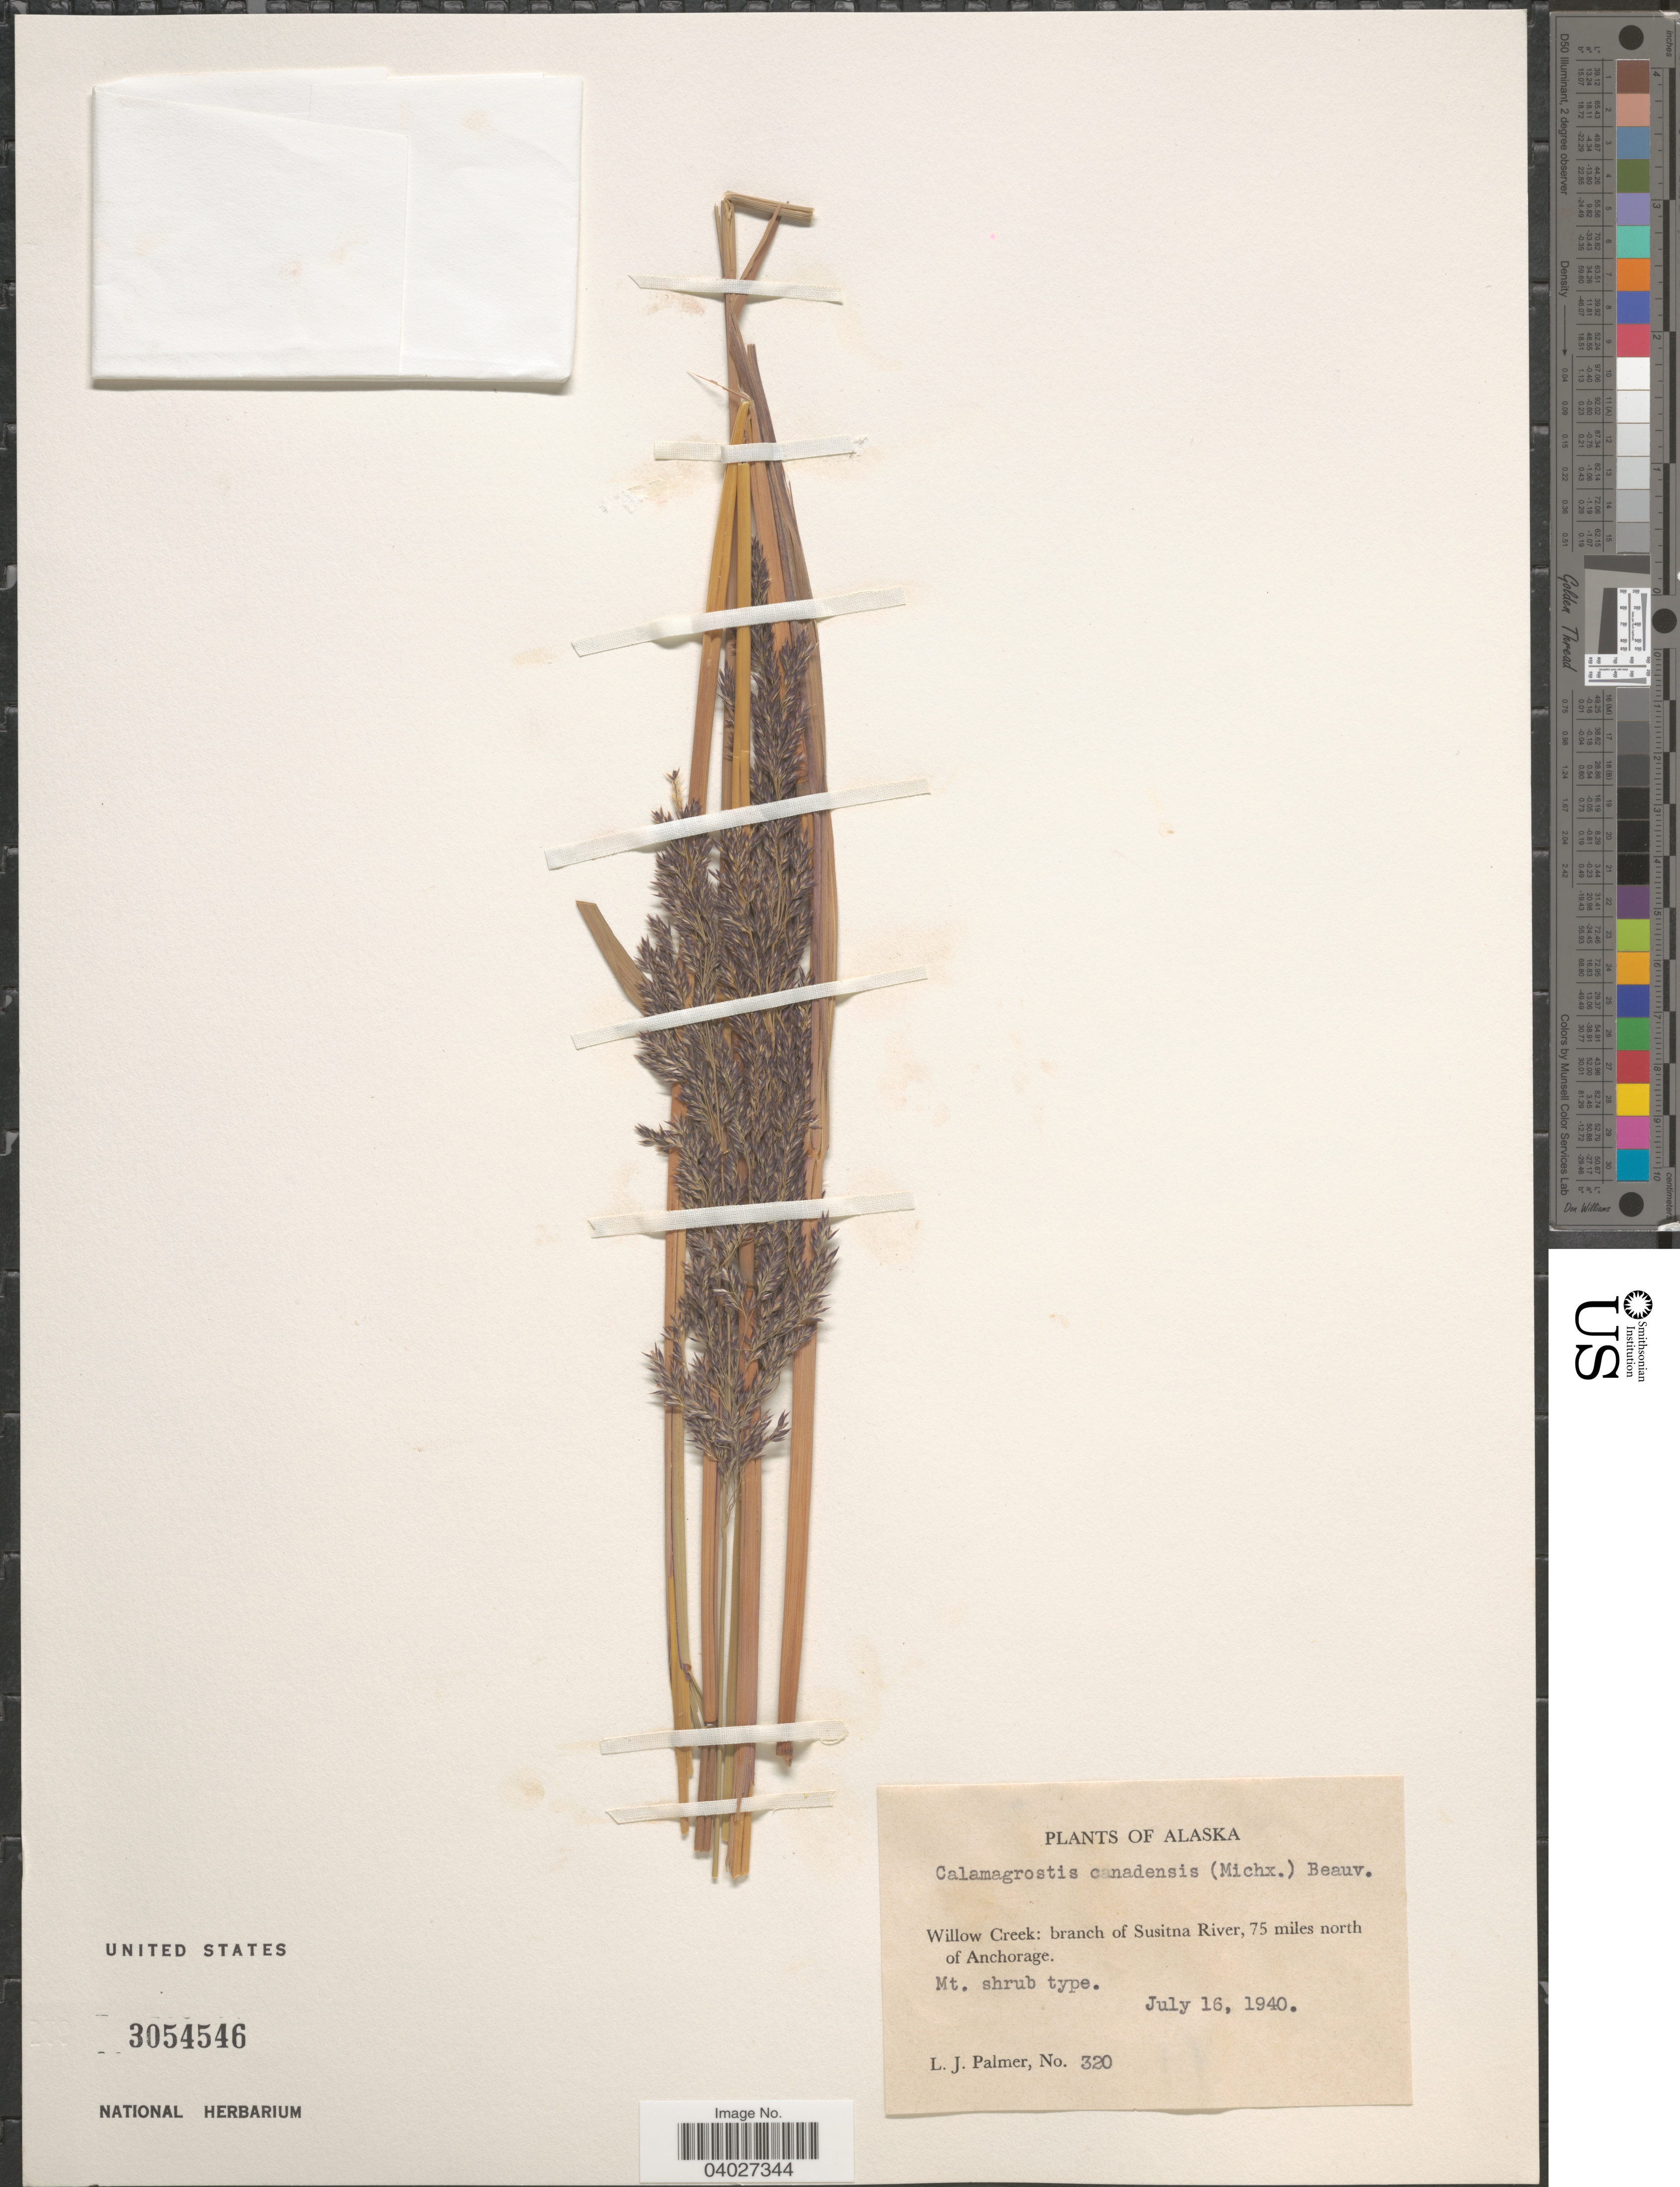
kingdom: Plantae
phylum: Tracheophyta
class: Liliopsida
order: Poales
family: Poaceae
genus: Calamagrostis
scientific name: Calamagrostis canadensis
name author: (Michx.) P. Beauv.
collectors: L. J. Palmer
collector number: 320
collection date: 1940-07-16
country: United States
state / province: Alaska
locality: Willow Creek: branch of Susitna River, 75 miles north of Anchorage. Mt. shrub type.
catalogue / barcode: US 3054546